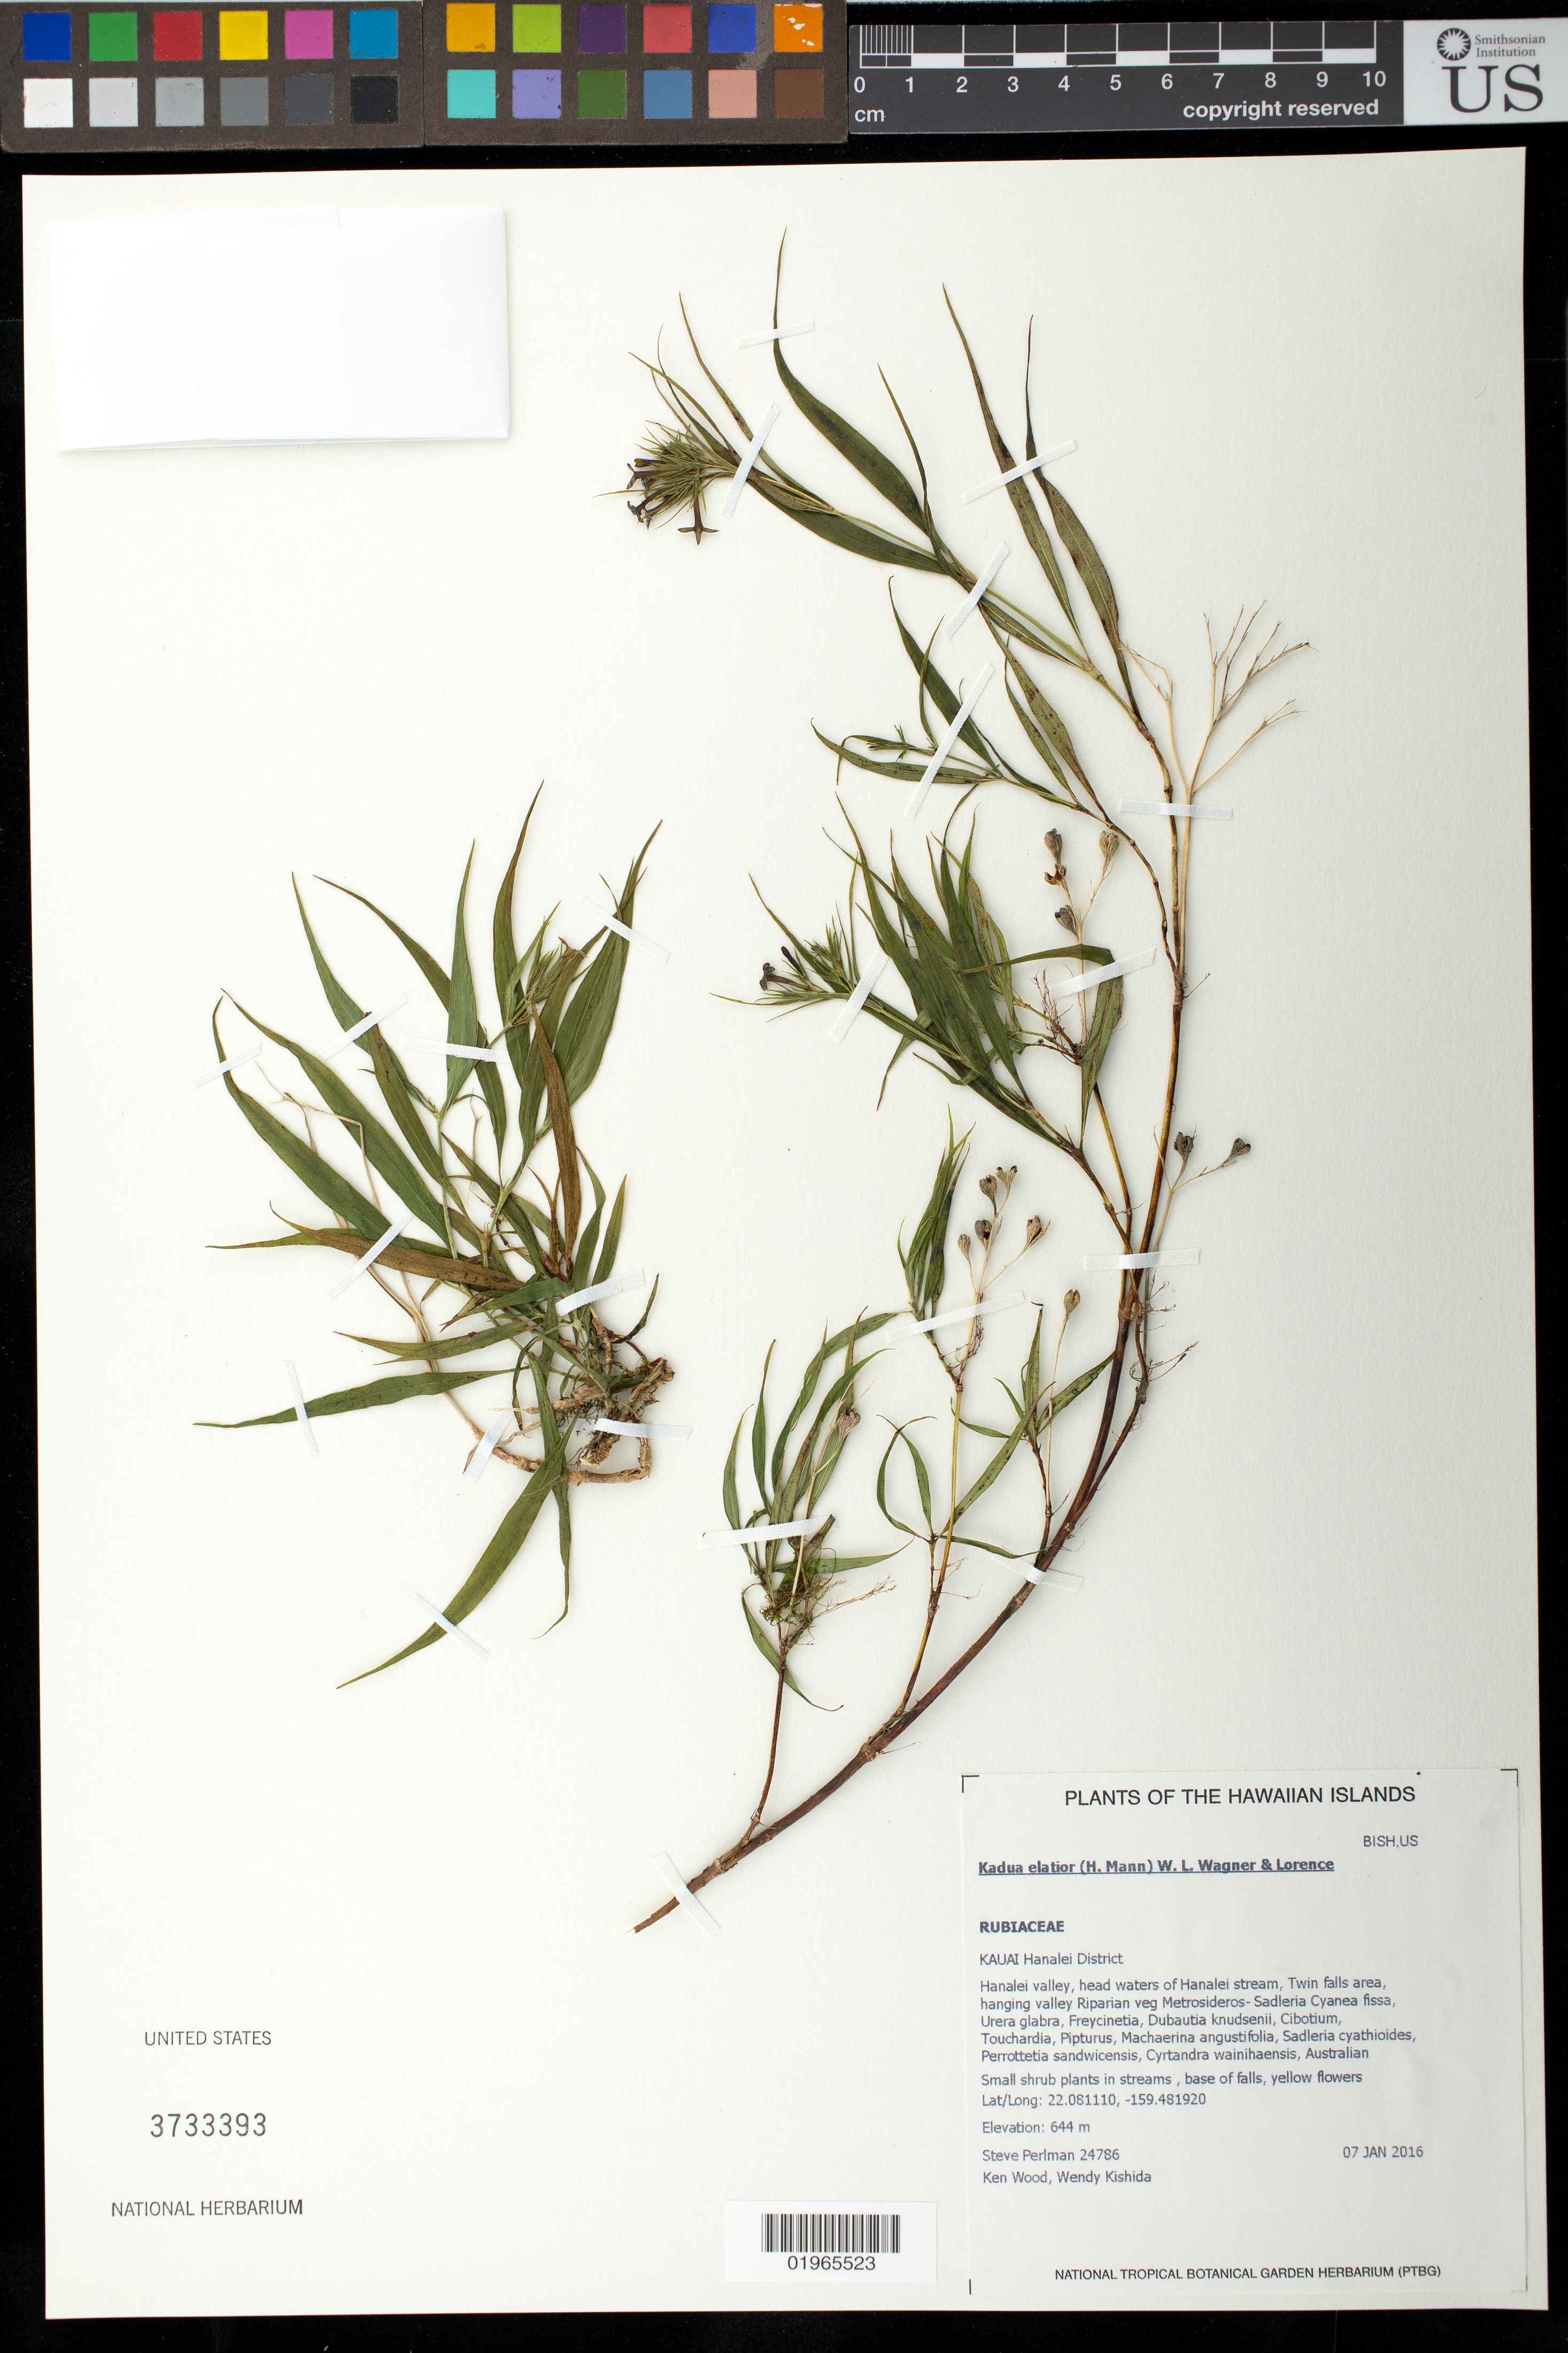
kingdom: Plantae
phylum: Tracheophyta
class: Magnoliopsida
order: Gentianales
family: Rubiaceae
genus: Kadua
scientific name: Kadua elatior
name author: (H. Mann) A. Heller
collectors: K. R. Wood, S. P. Perlman & W. Kishida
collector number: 24786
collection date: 2016-01-07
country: United States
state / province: Hawaii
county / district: Kauai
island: Kaua'i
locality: Hanalei District, Hanalei valley, headwaters of Hanalei Stream, twin falls area, hanging valley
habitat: Riparian vegetation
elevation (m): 644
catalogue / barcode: US 3733393